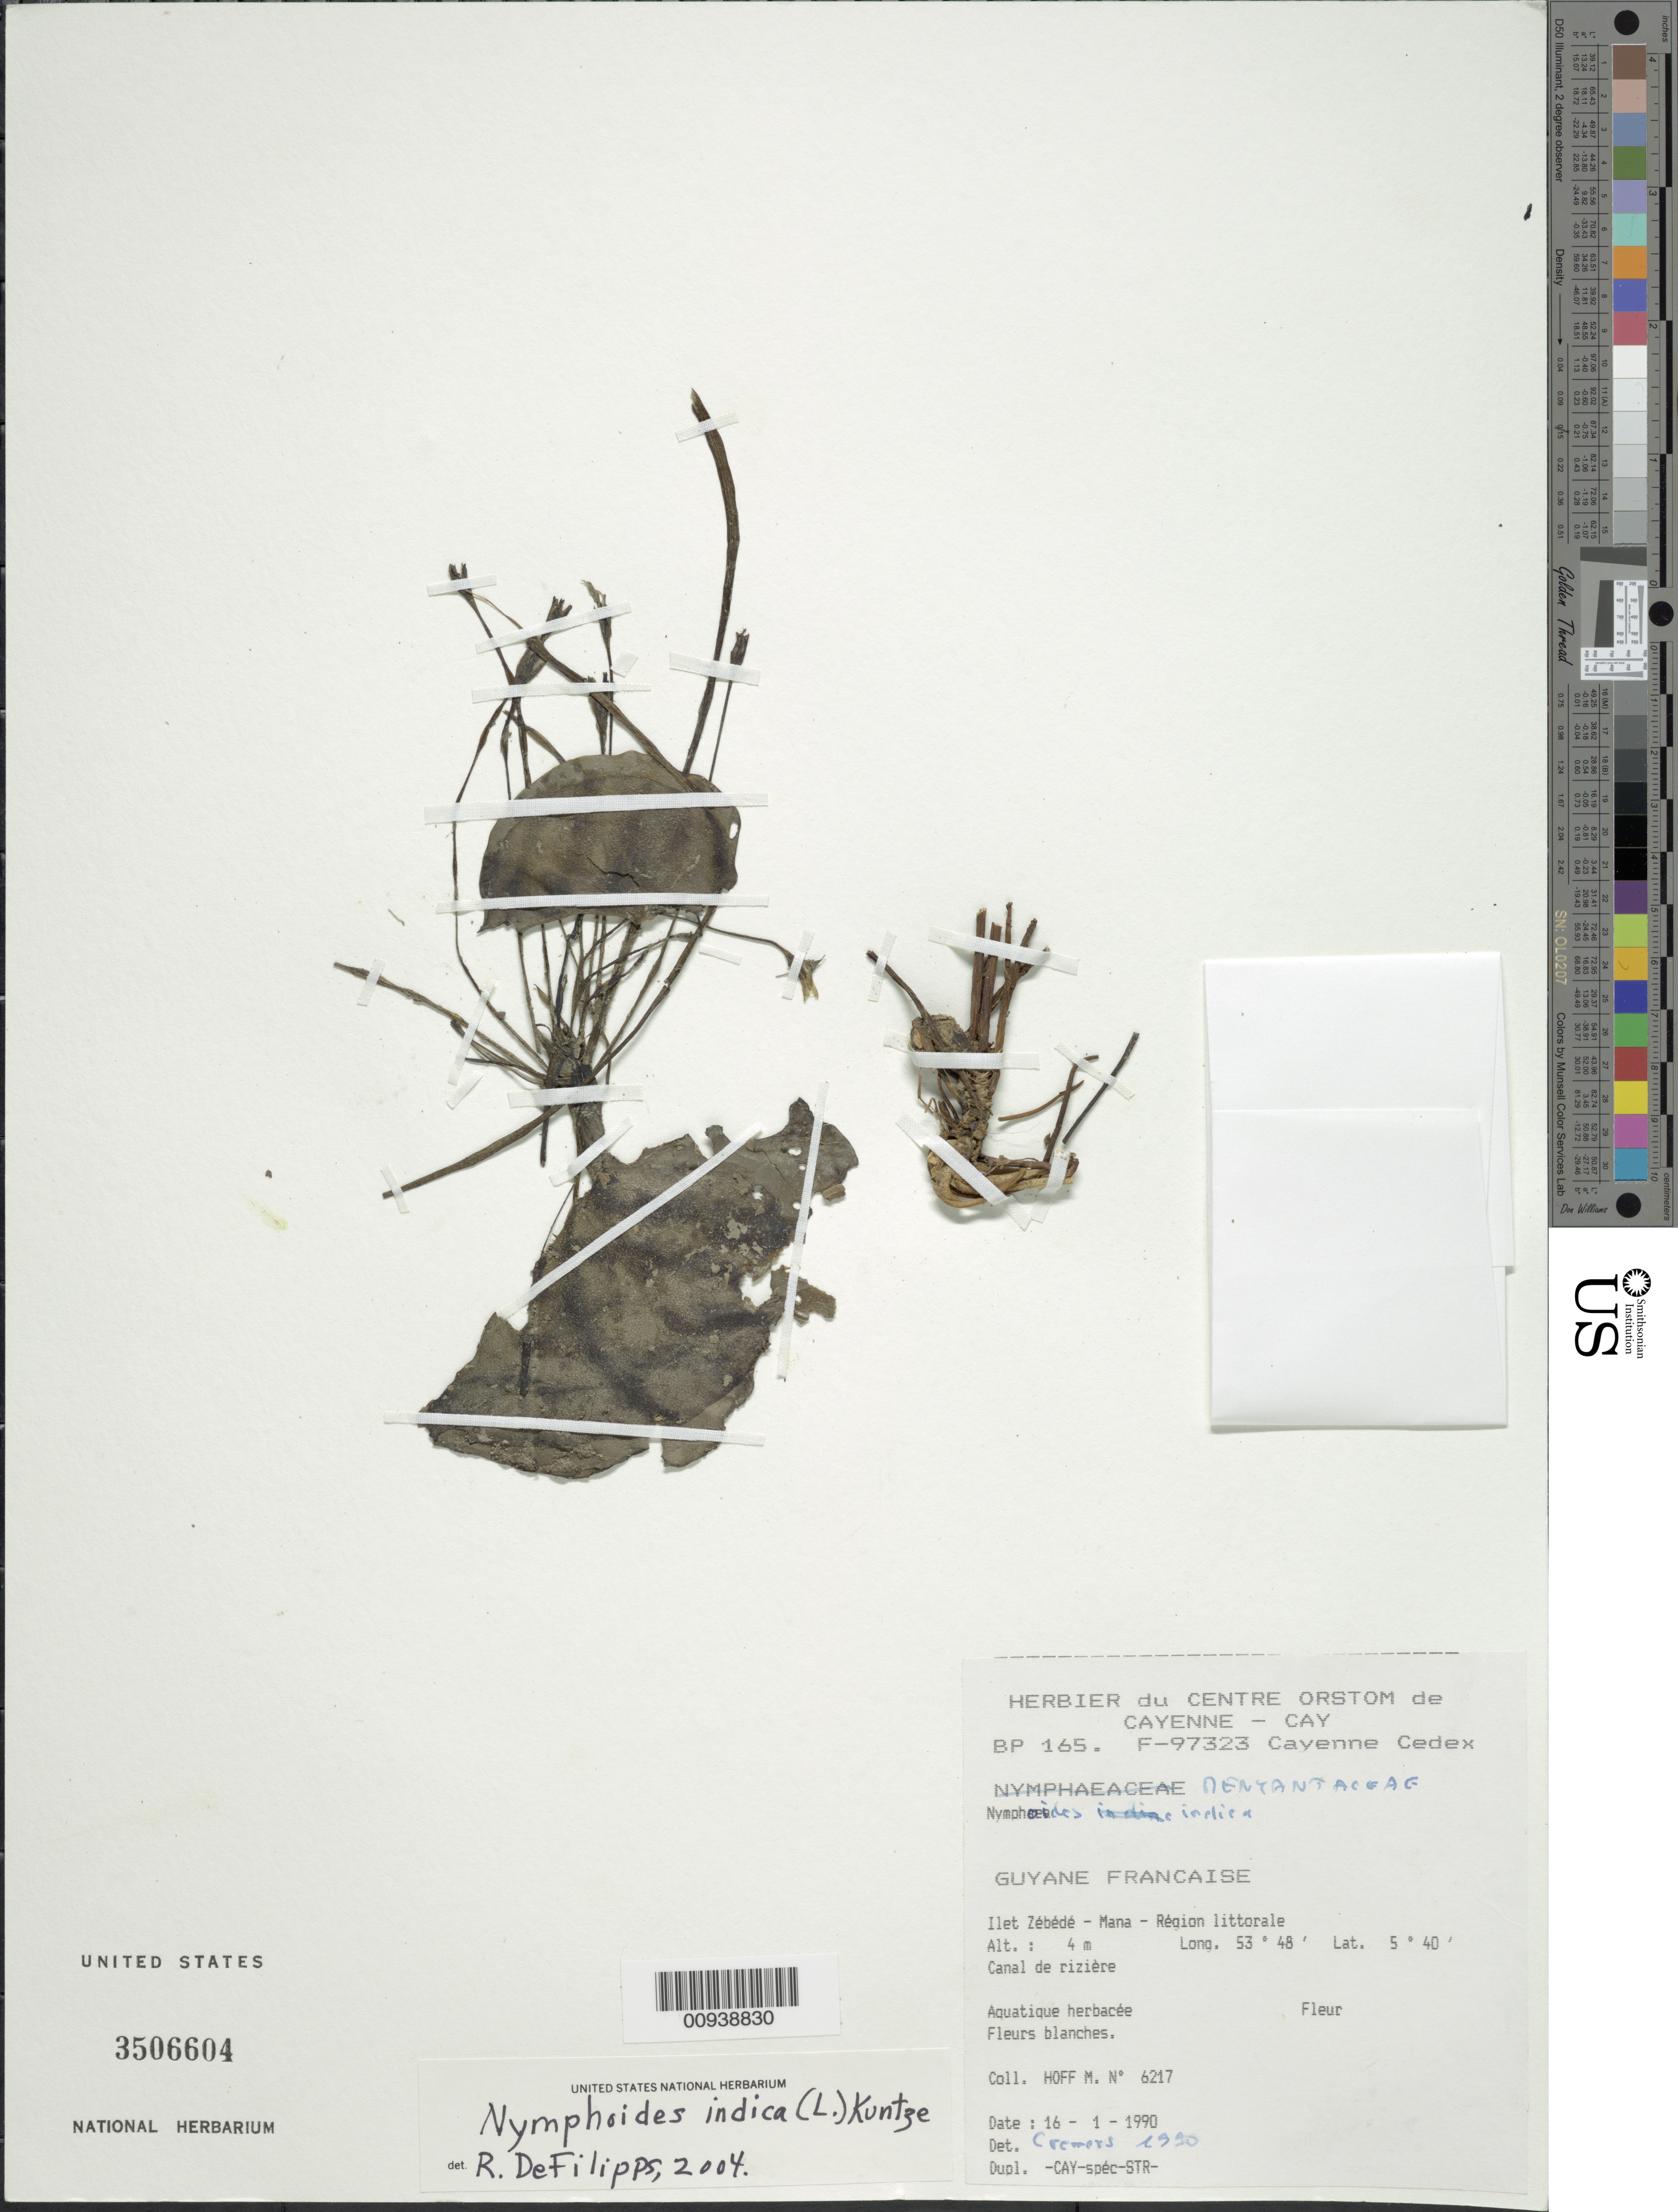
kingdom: Plantae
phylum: Tracheophyta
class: Magnoliopsida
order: Asterales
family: Menyanthaceae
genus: Nymphoides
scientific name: Nymphoides indica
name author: (L.) Kuntze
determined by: DeFilipps, R. A.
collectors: M. Hoff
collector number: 6217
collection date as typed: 16-Jan-90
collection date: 1990-01-16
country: French Guiana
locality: Ilet Zébédé, Mana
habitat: Canal of rice field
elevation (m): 4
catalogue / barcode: US 3506604